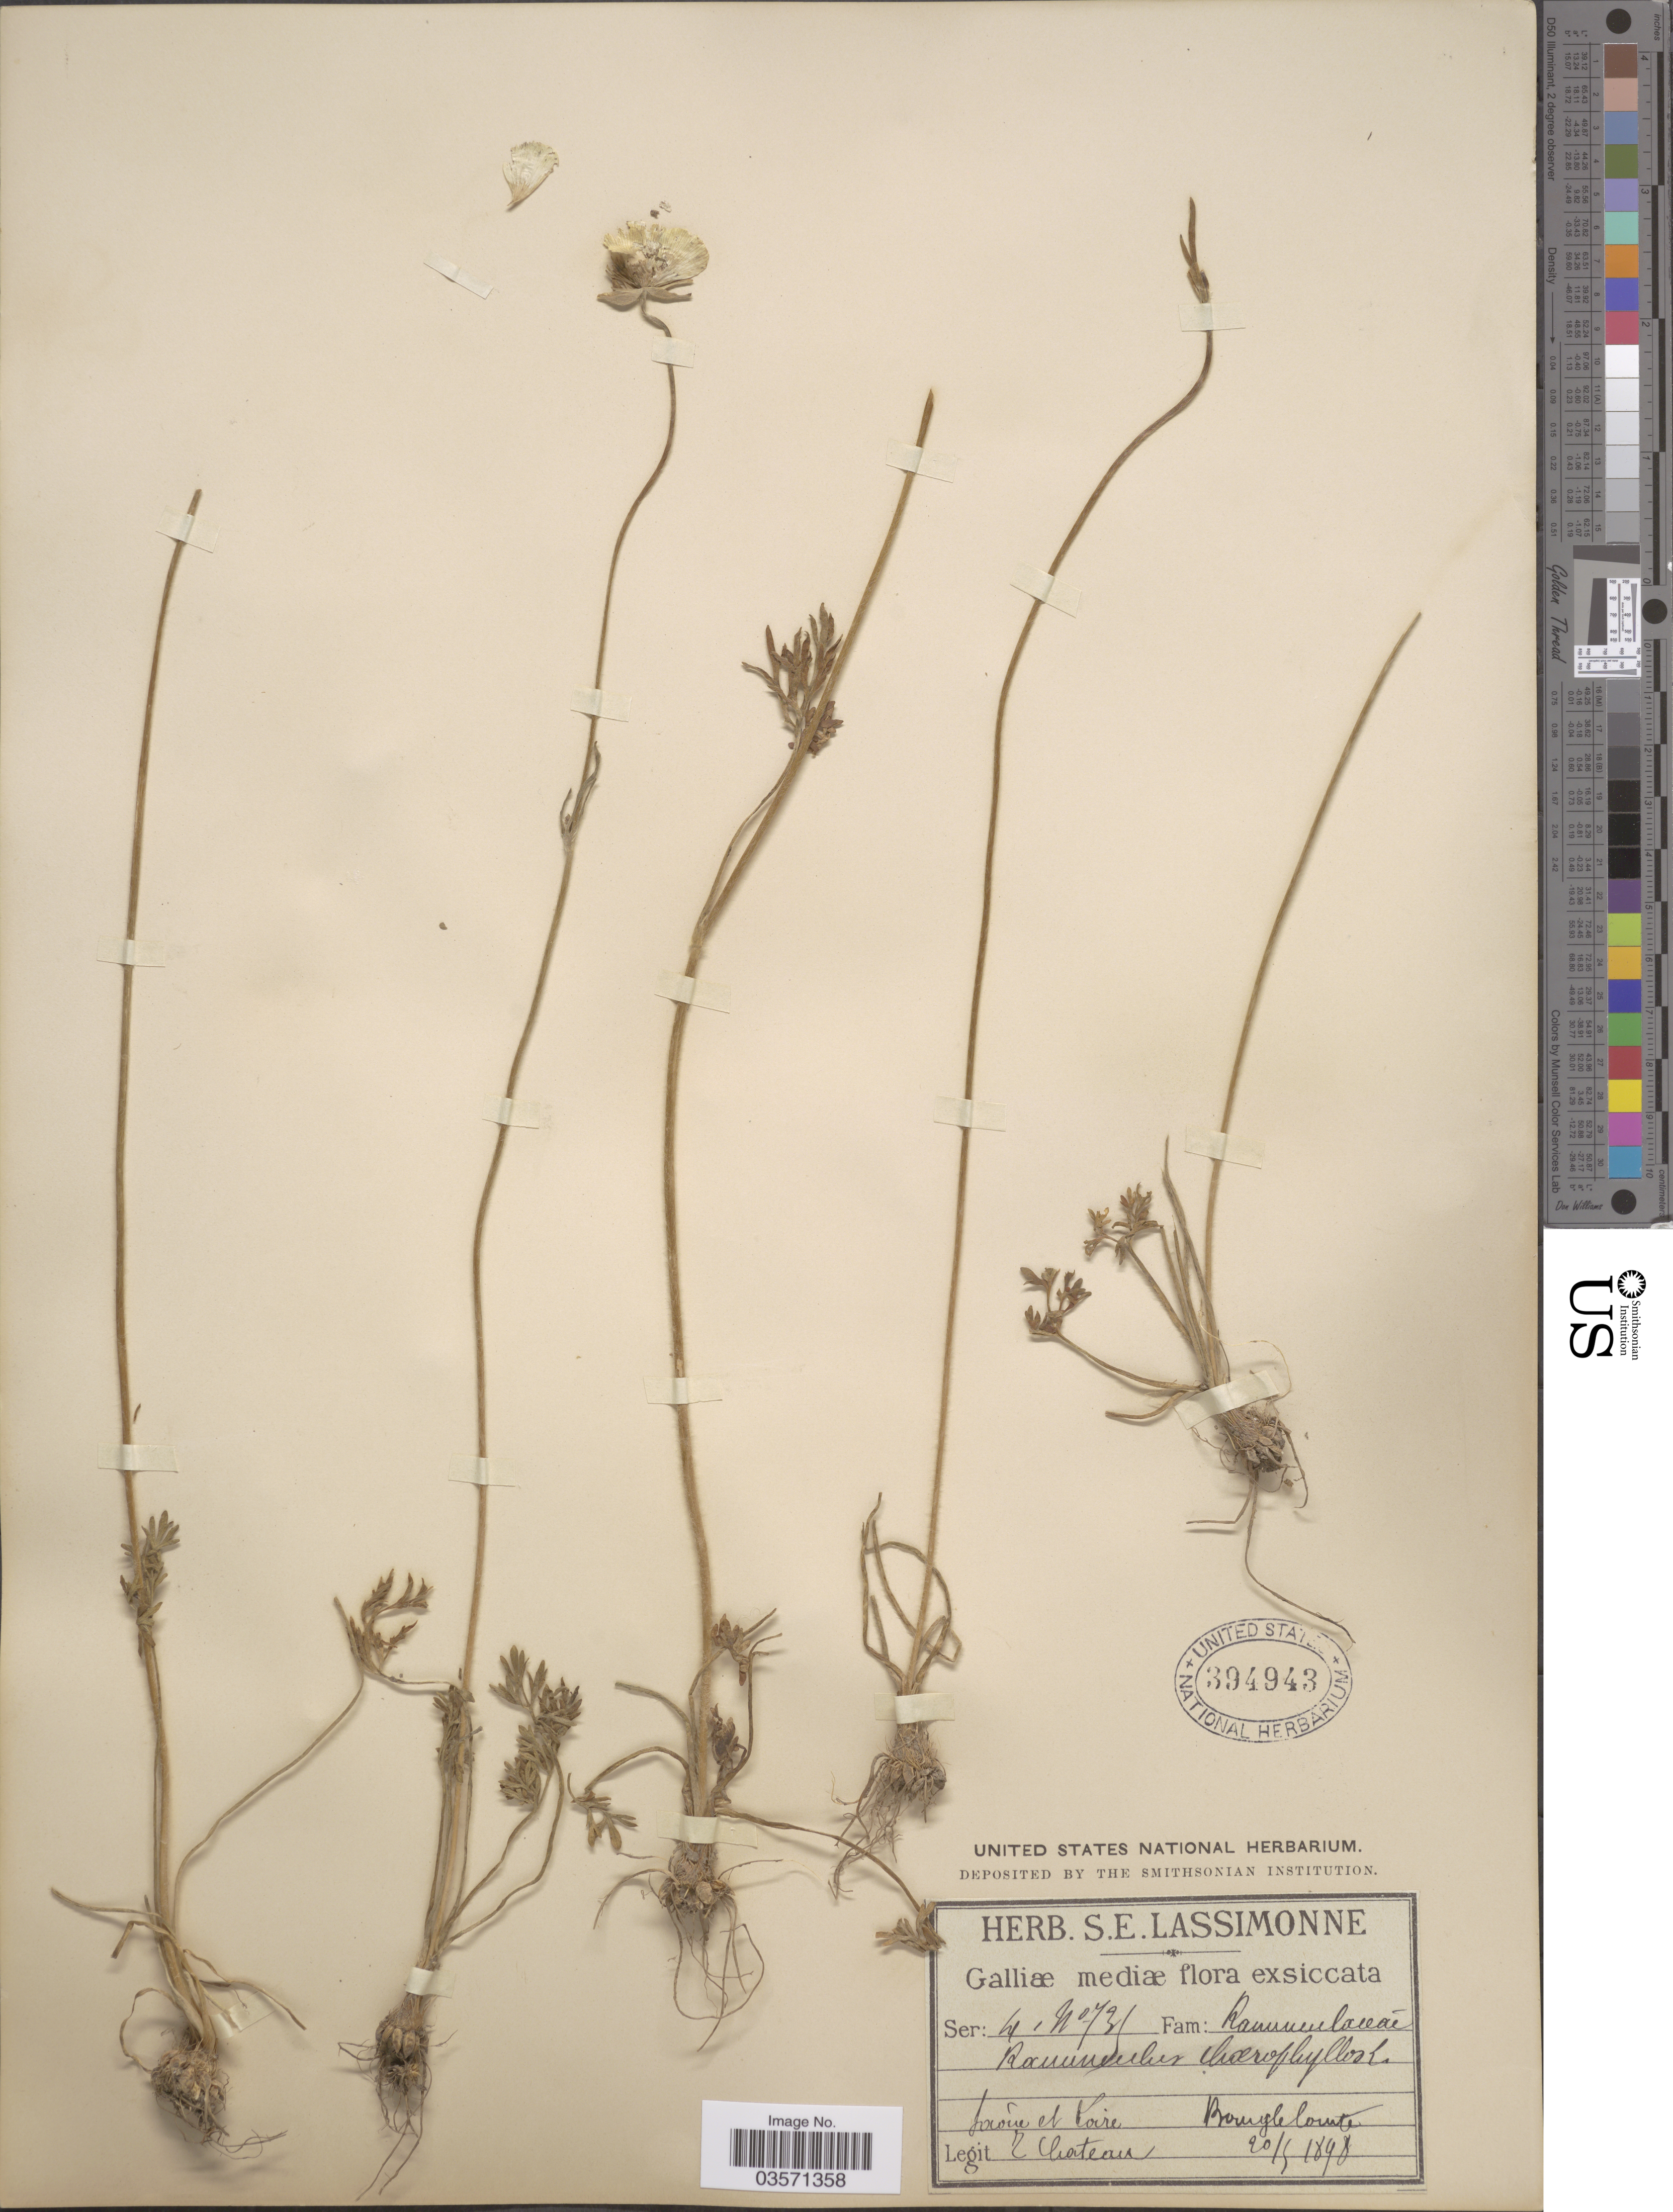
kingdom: Plantae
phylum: Tracheophyta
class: Magnoliopsida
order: Ranunculales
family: Ranunculaceae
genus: Ranunculus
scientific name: Ranunculus chaerophyllos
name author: L.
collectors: T. Chateau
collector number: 731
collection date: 1898-05-20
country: France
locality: Galliæ mediæ. Saune et Loire. Bourg le Comte.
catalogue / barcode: US 394943